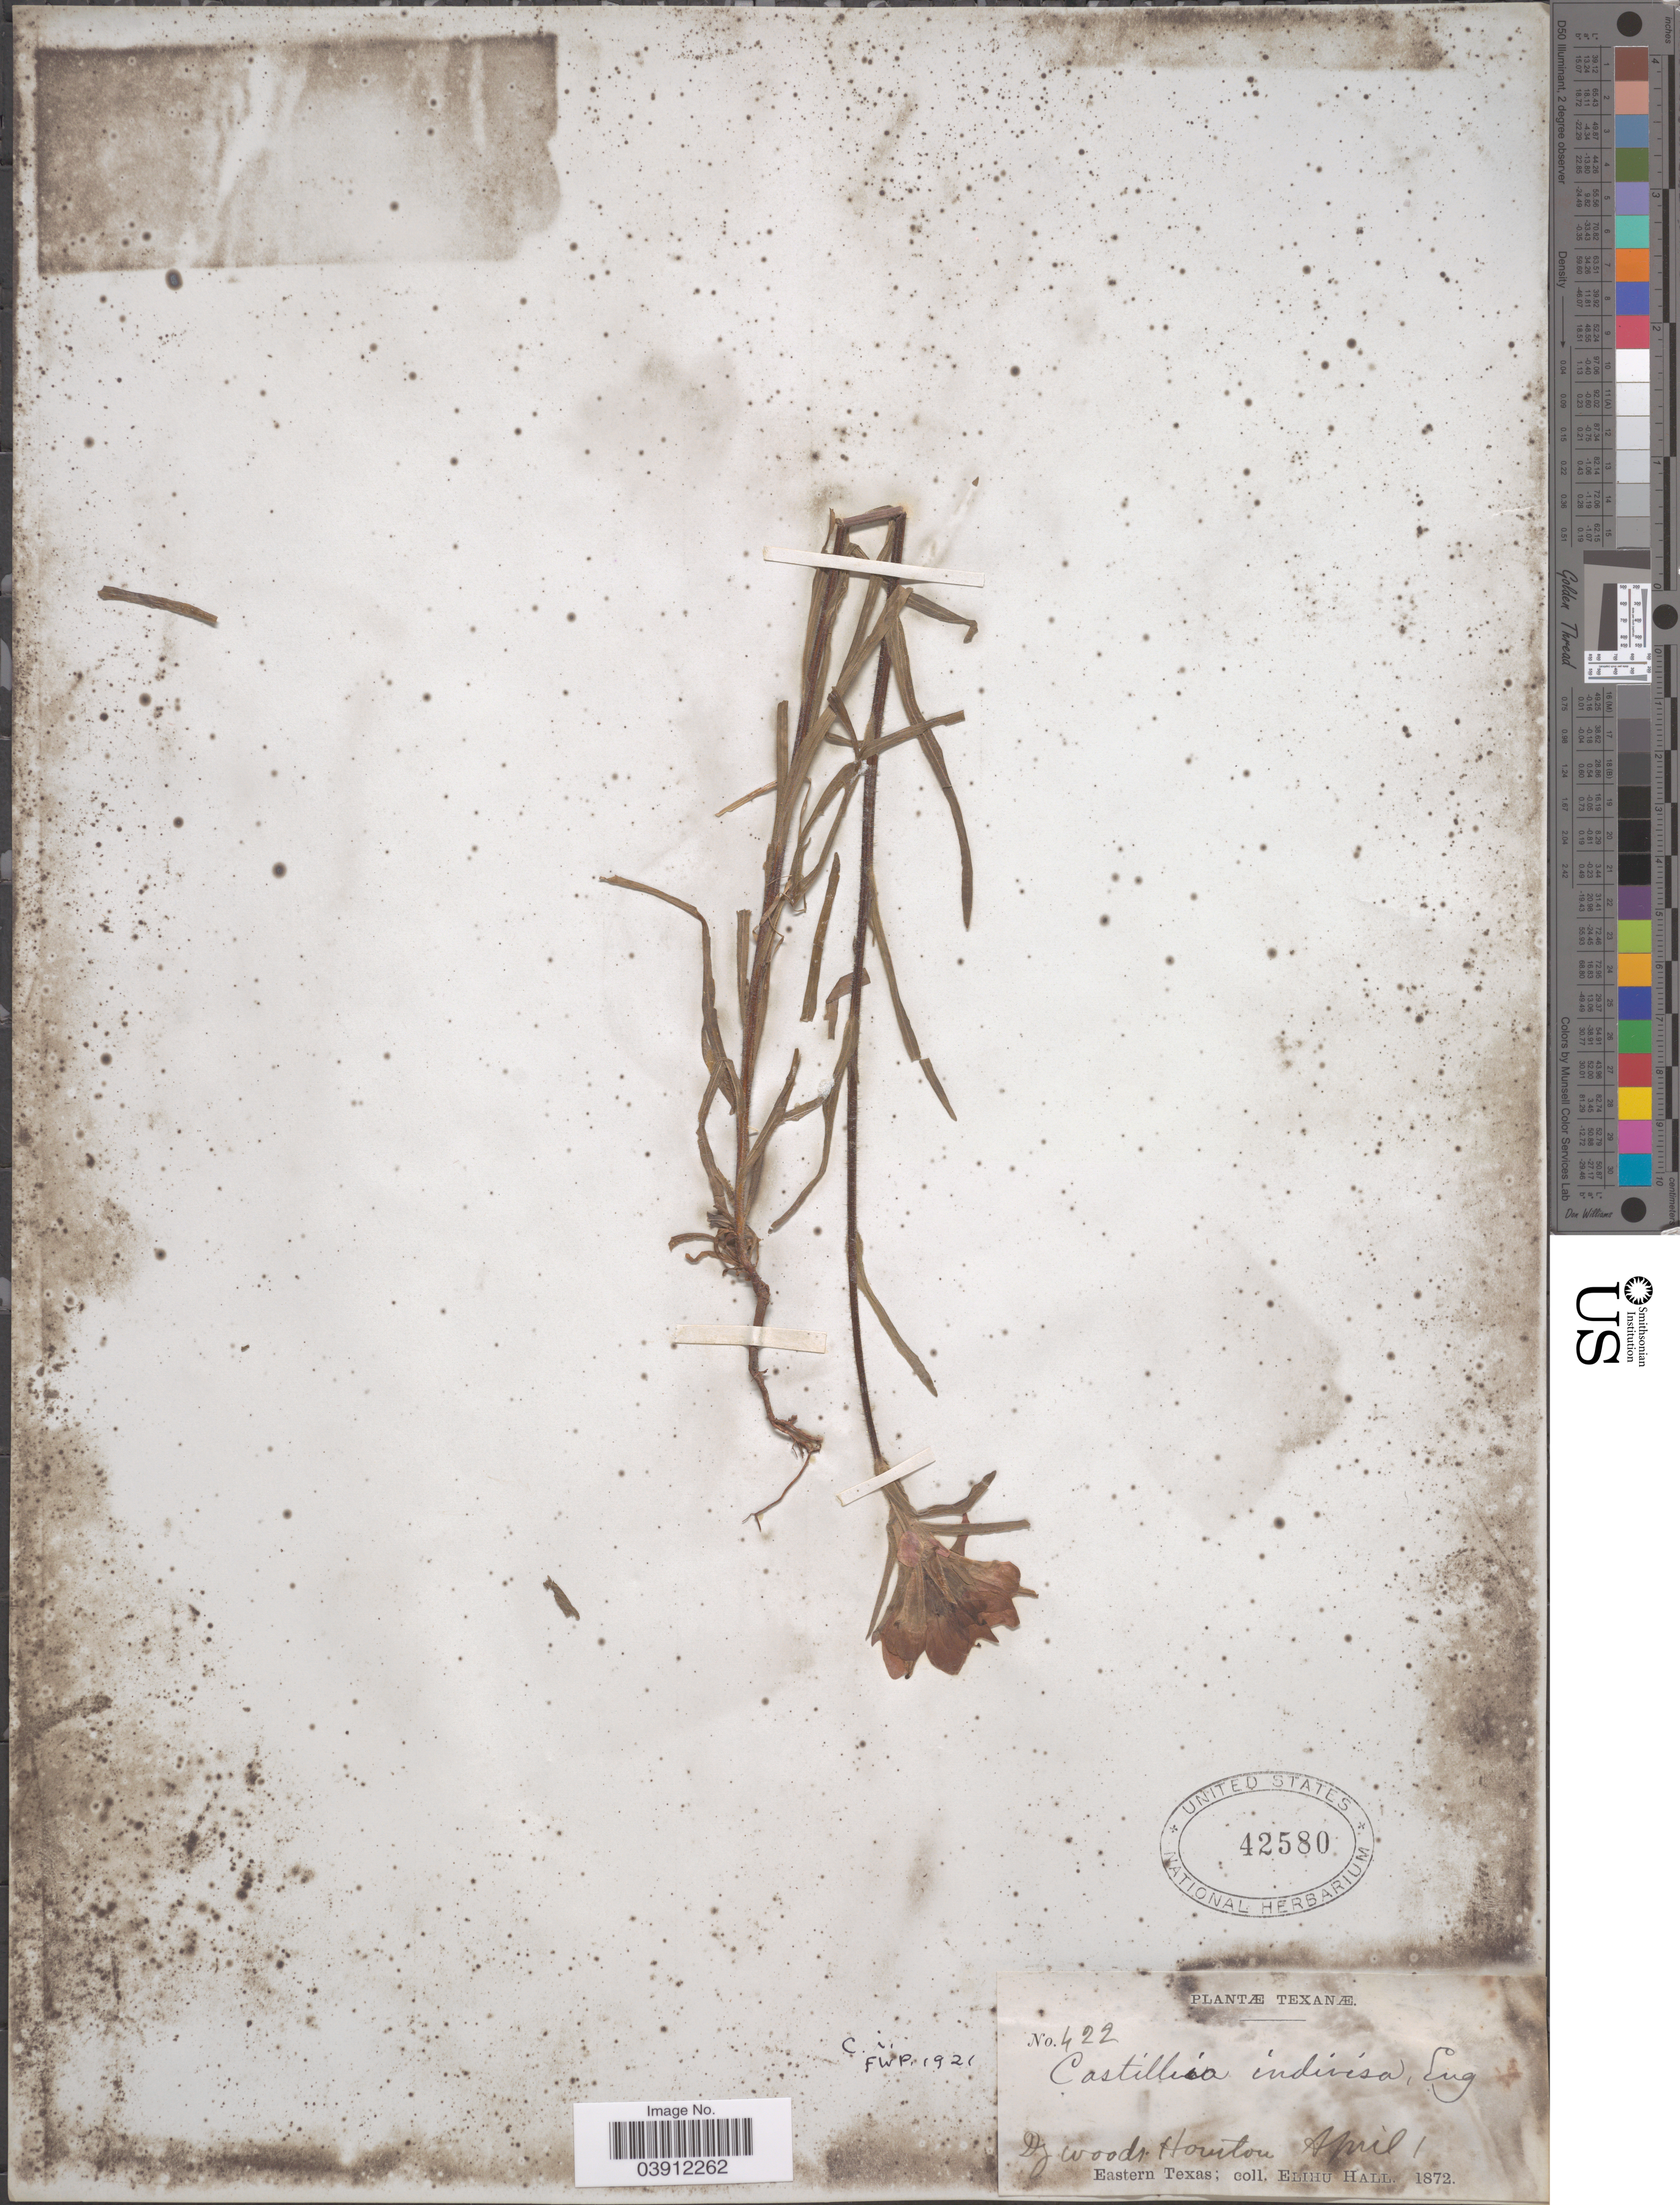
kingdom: Plantae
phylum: Tracheophyta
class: Magnoliopsida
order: Lamiales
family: Orobanchaceae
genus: Castilleja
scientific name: Castilleja indivisa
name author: Engelm. in Engelm. & A. Gray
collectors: E. Hall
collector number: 422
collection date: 1872-04-01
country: United States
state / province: Texas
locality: Houston. Eastern Texas.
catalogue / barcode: US 42580